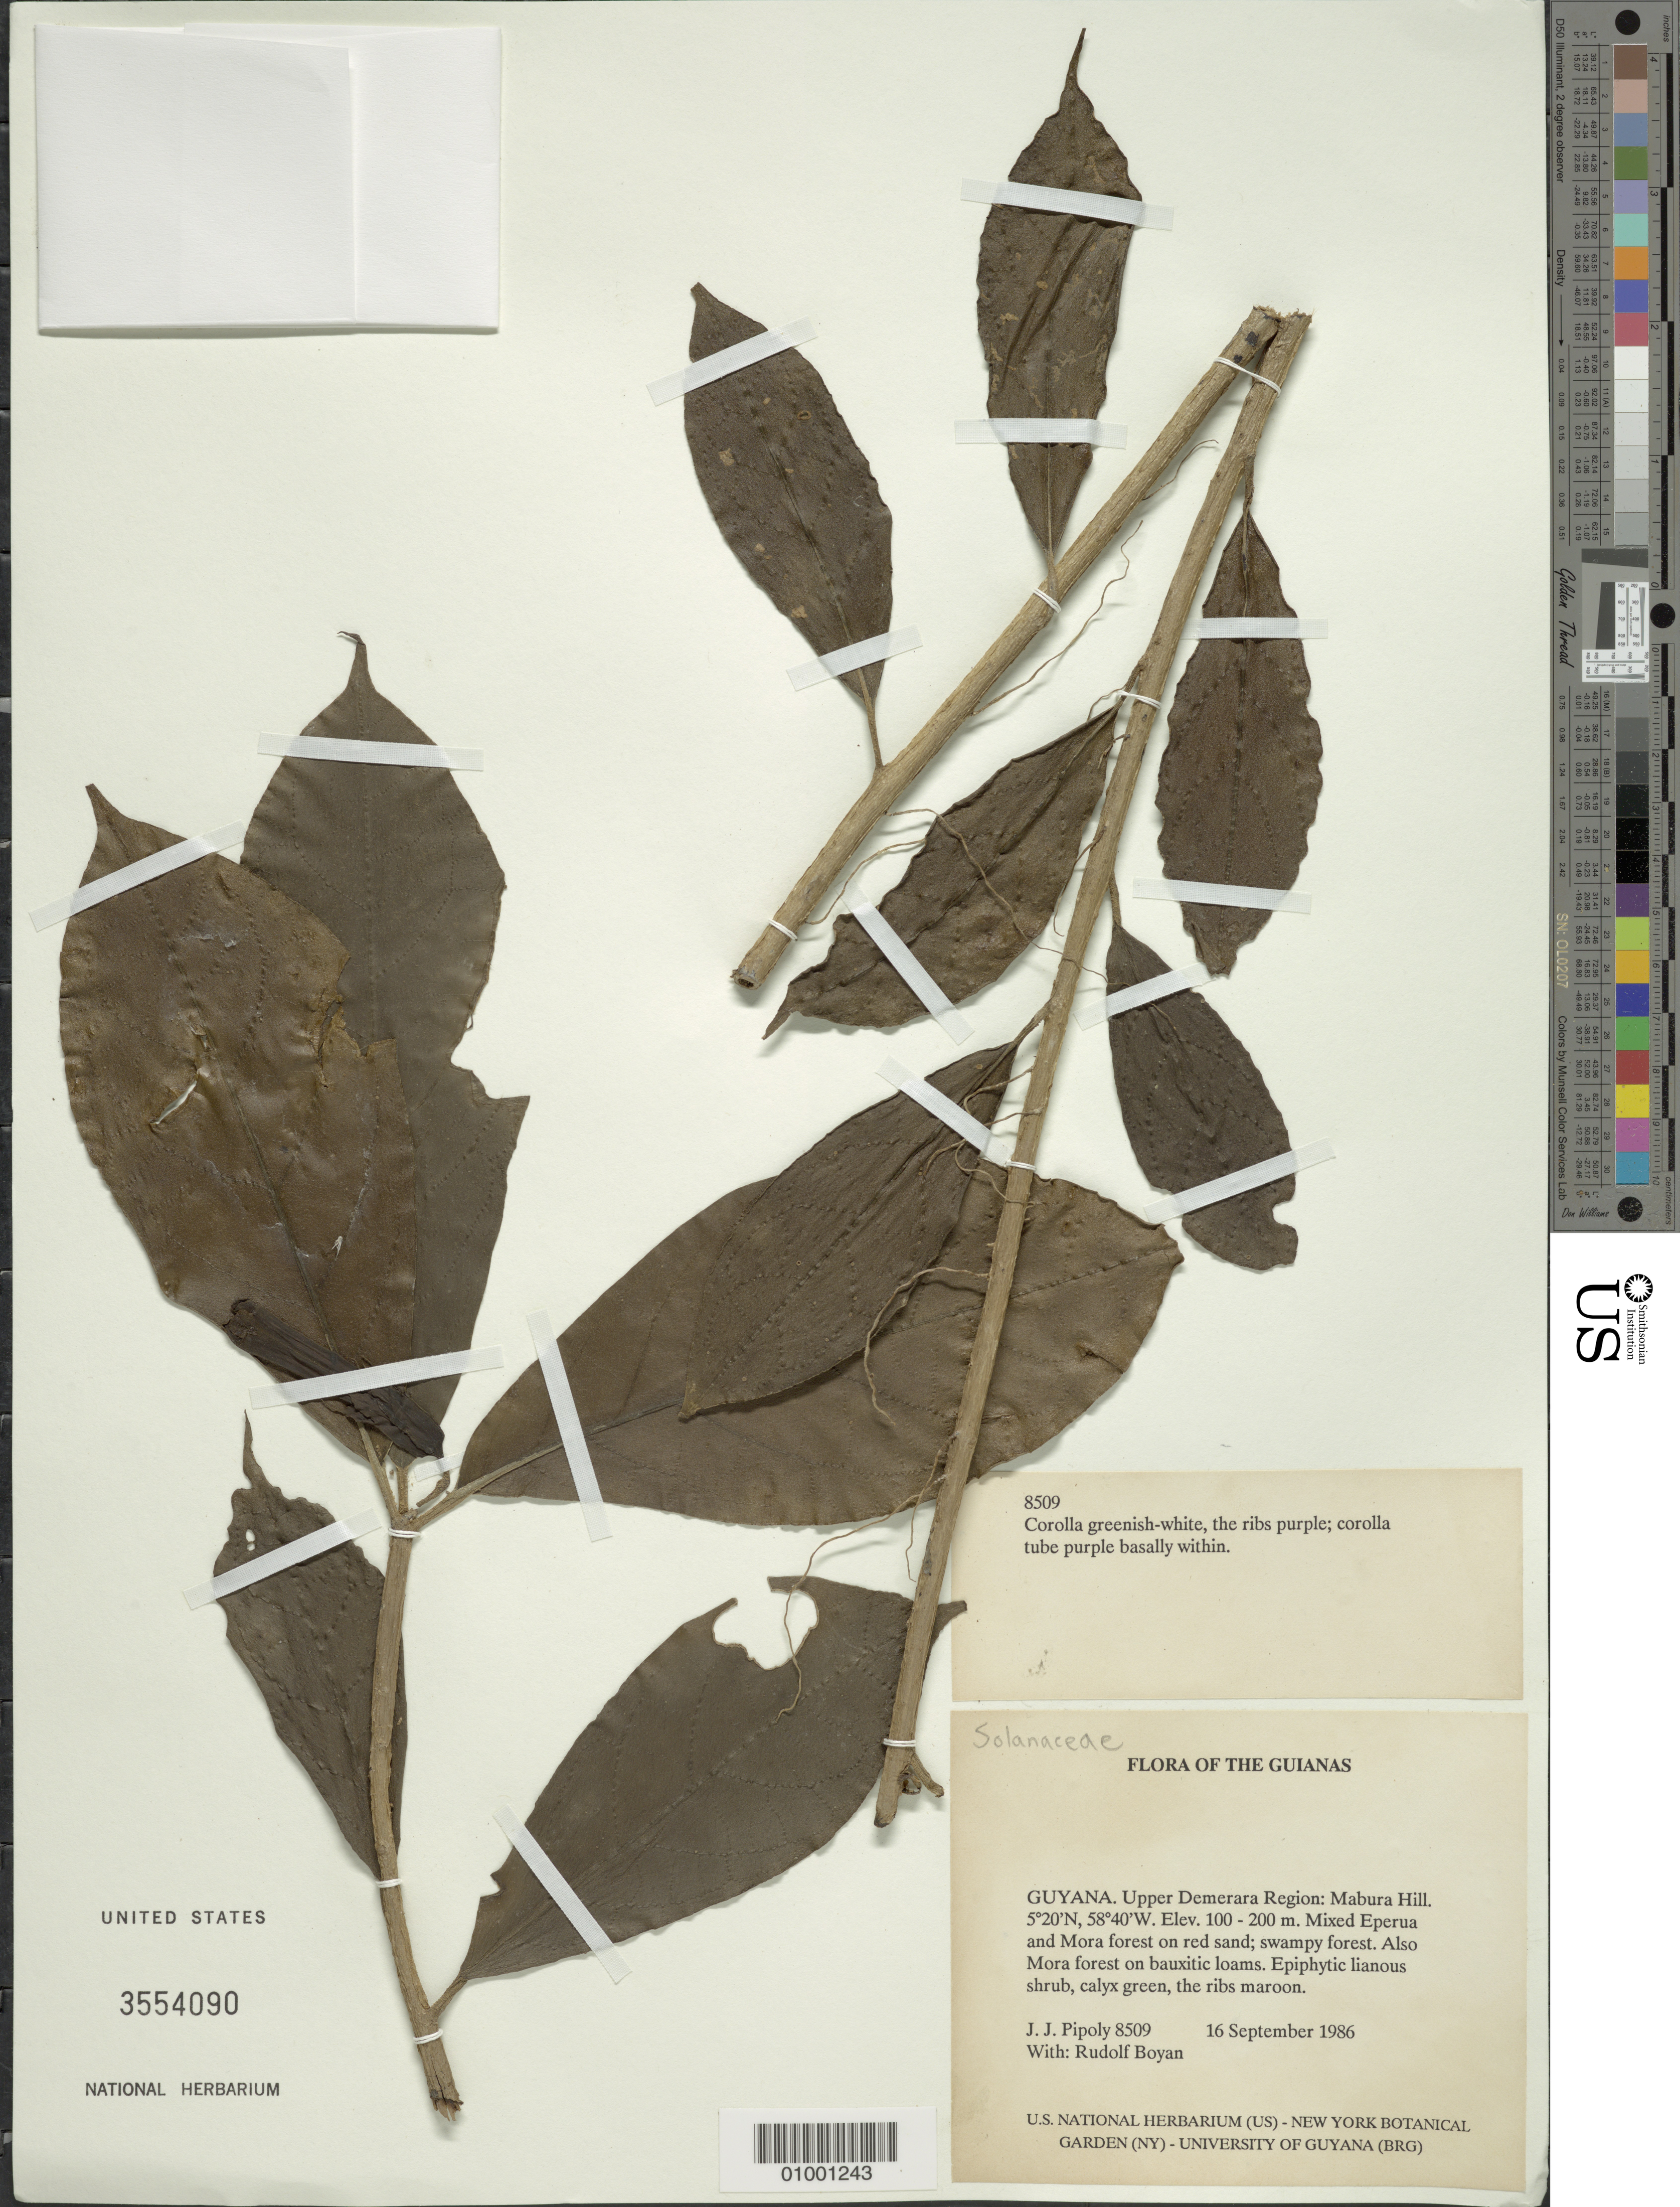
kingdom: Plantae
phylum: Tracheophyta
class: Magnoliopsida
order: Solanales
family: Solanaceae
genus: Markea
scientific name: Markea sessiliflora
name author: Ducke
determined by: Nee, Michael H.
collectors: J. J. Pipoly & R. Boyan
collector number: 8509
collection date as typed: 16 September 1986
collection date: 1986-09-16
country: Guyana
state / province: U. Demerara-Berbice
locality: Mabura Hill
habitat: Mixed Eperua and Mora forest on red sand; swampy forest. Also Mora forest on bauxitic loams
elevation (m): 100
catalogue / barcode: US 3554090